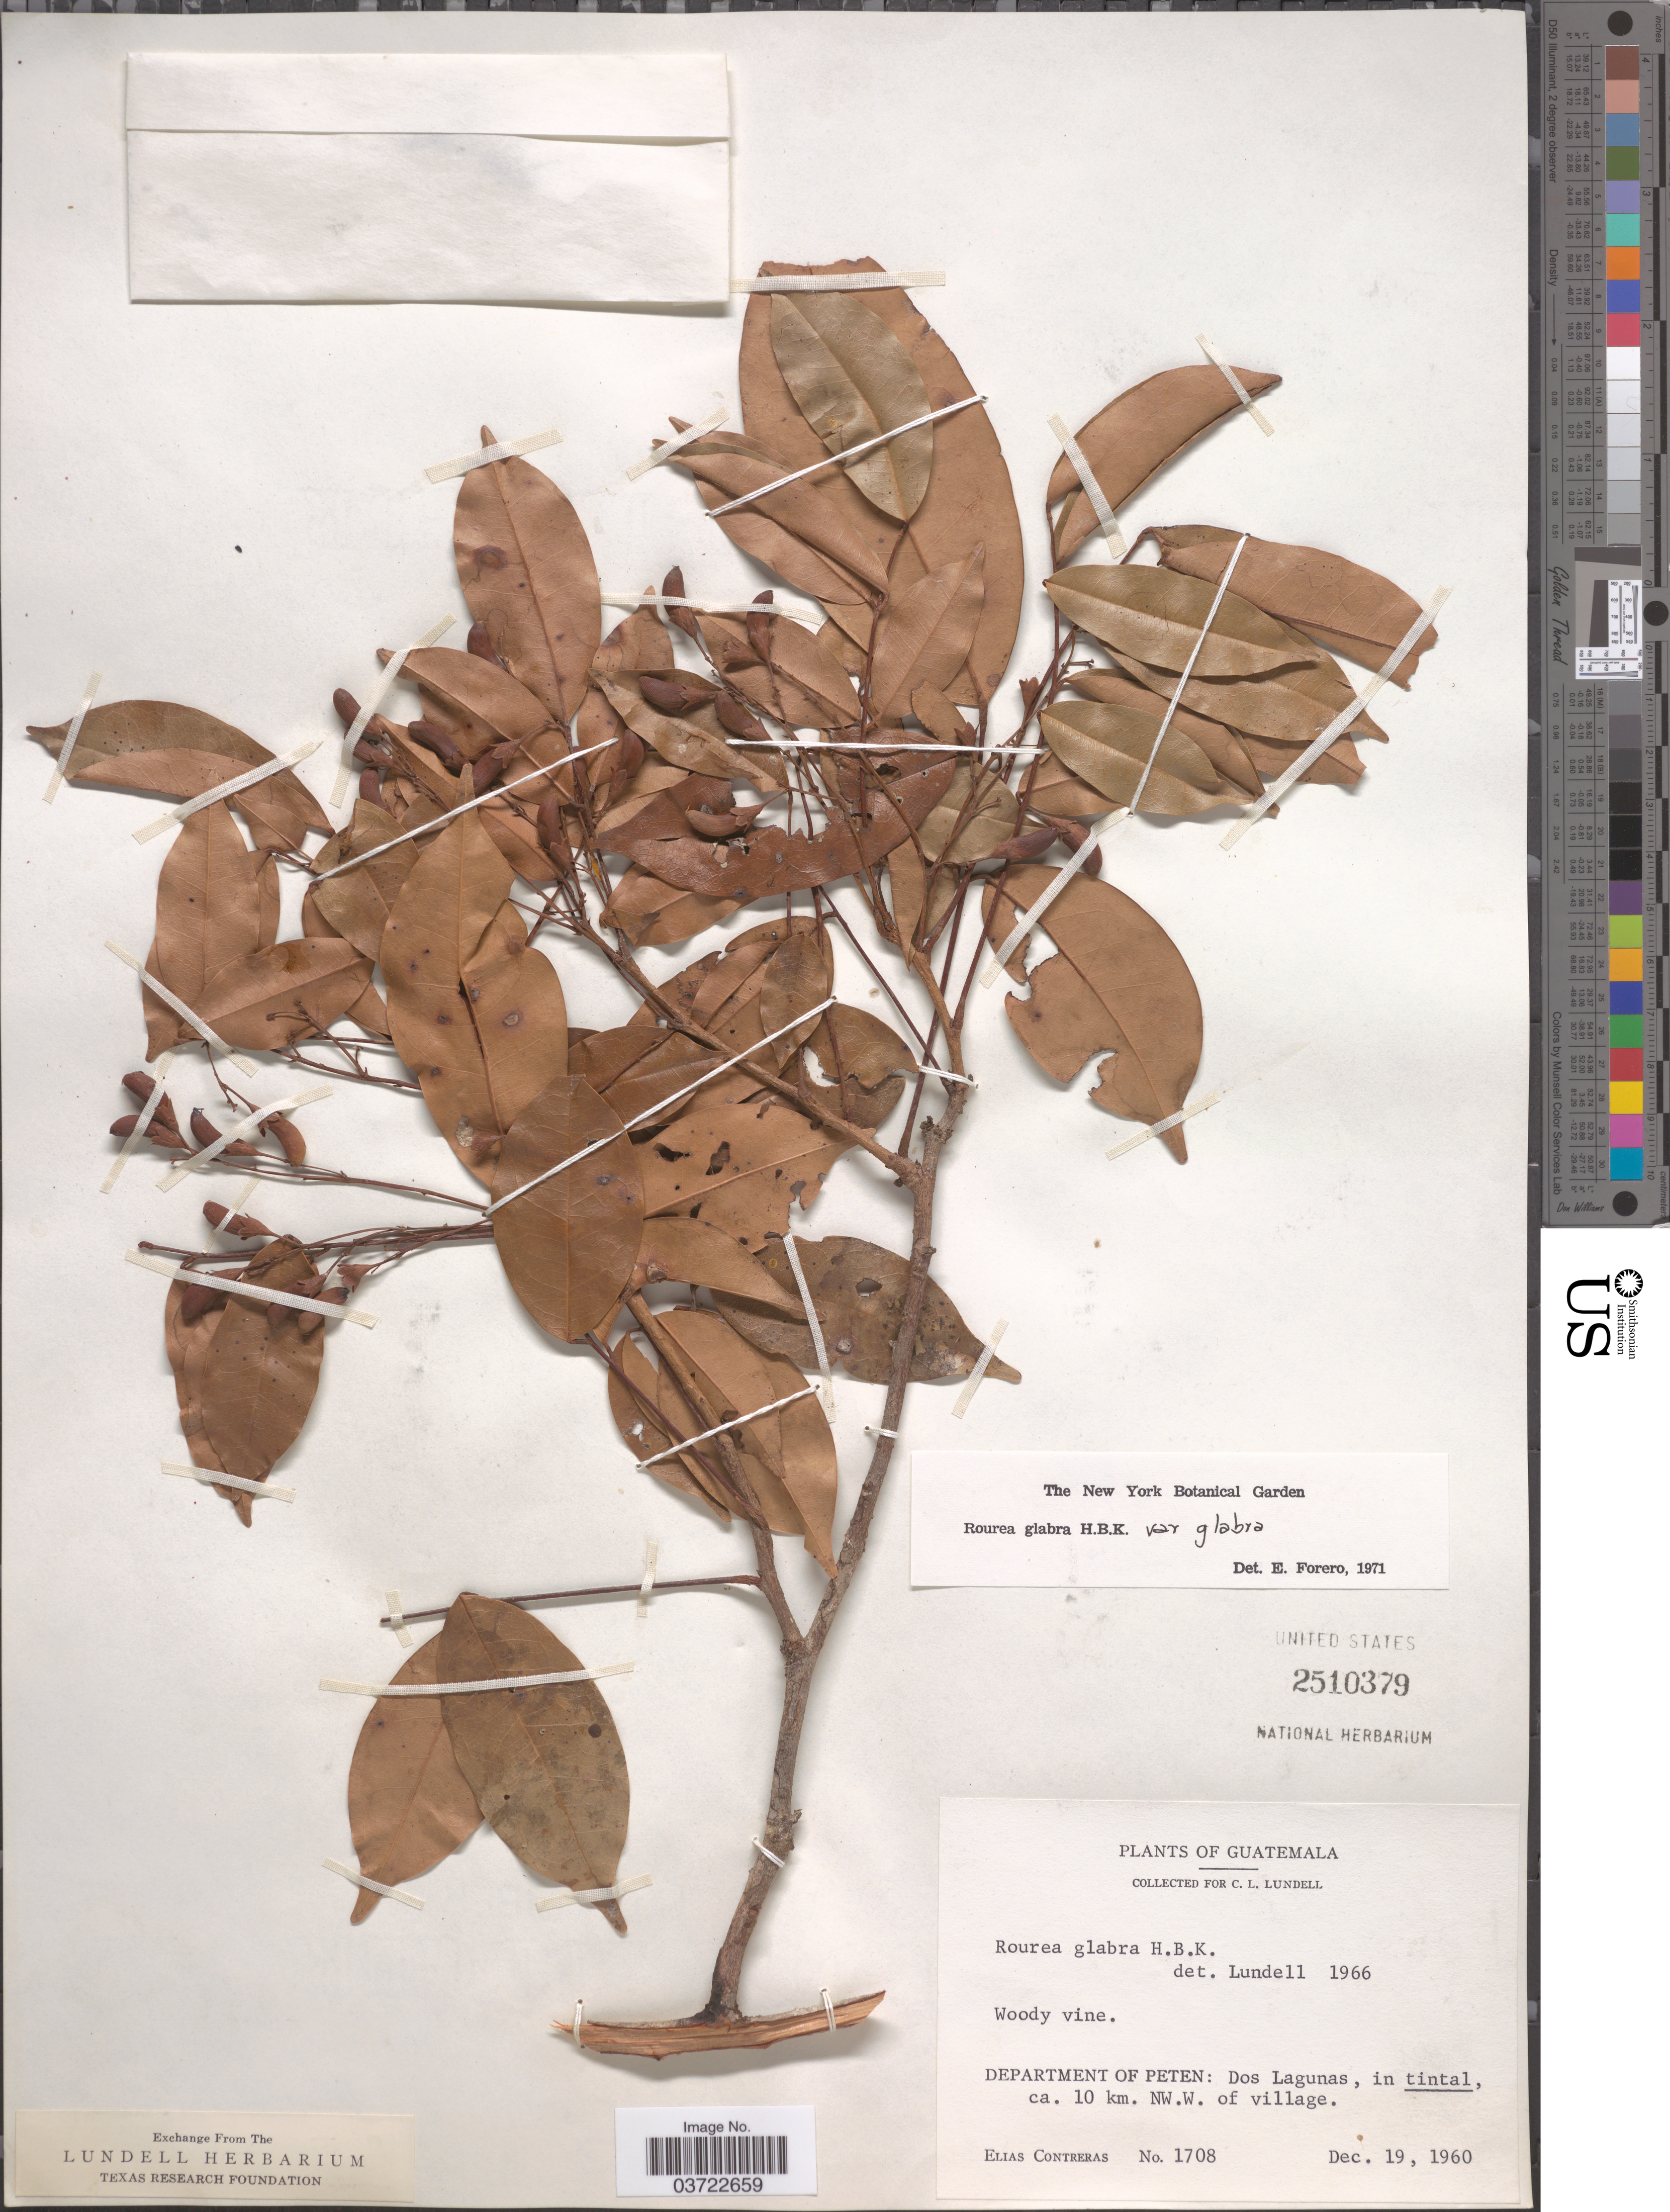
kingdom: Plantae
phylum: Tracheophyta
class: Magnoliopsida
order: Oxalidales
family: Connaraceae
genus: Rourea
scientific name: Rourea glabra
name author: Kunth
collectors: E. Contreras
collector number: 1708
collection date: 1960-12-19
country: Guatemala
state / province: El Peten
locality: Department of Peten: Dos Lagunas, ca. 10 km. NW. W. of village.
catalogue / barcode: US 2510379